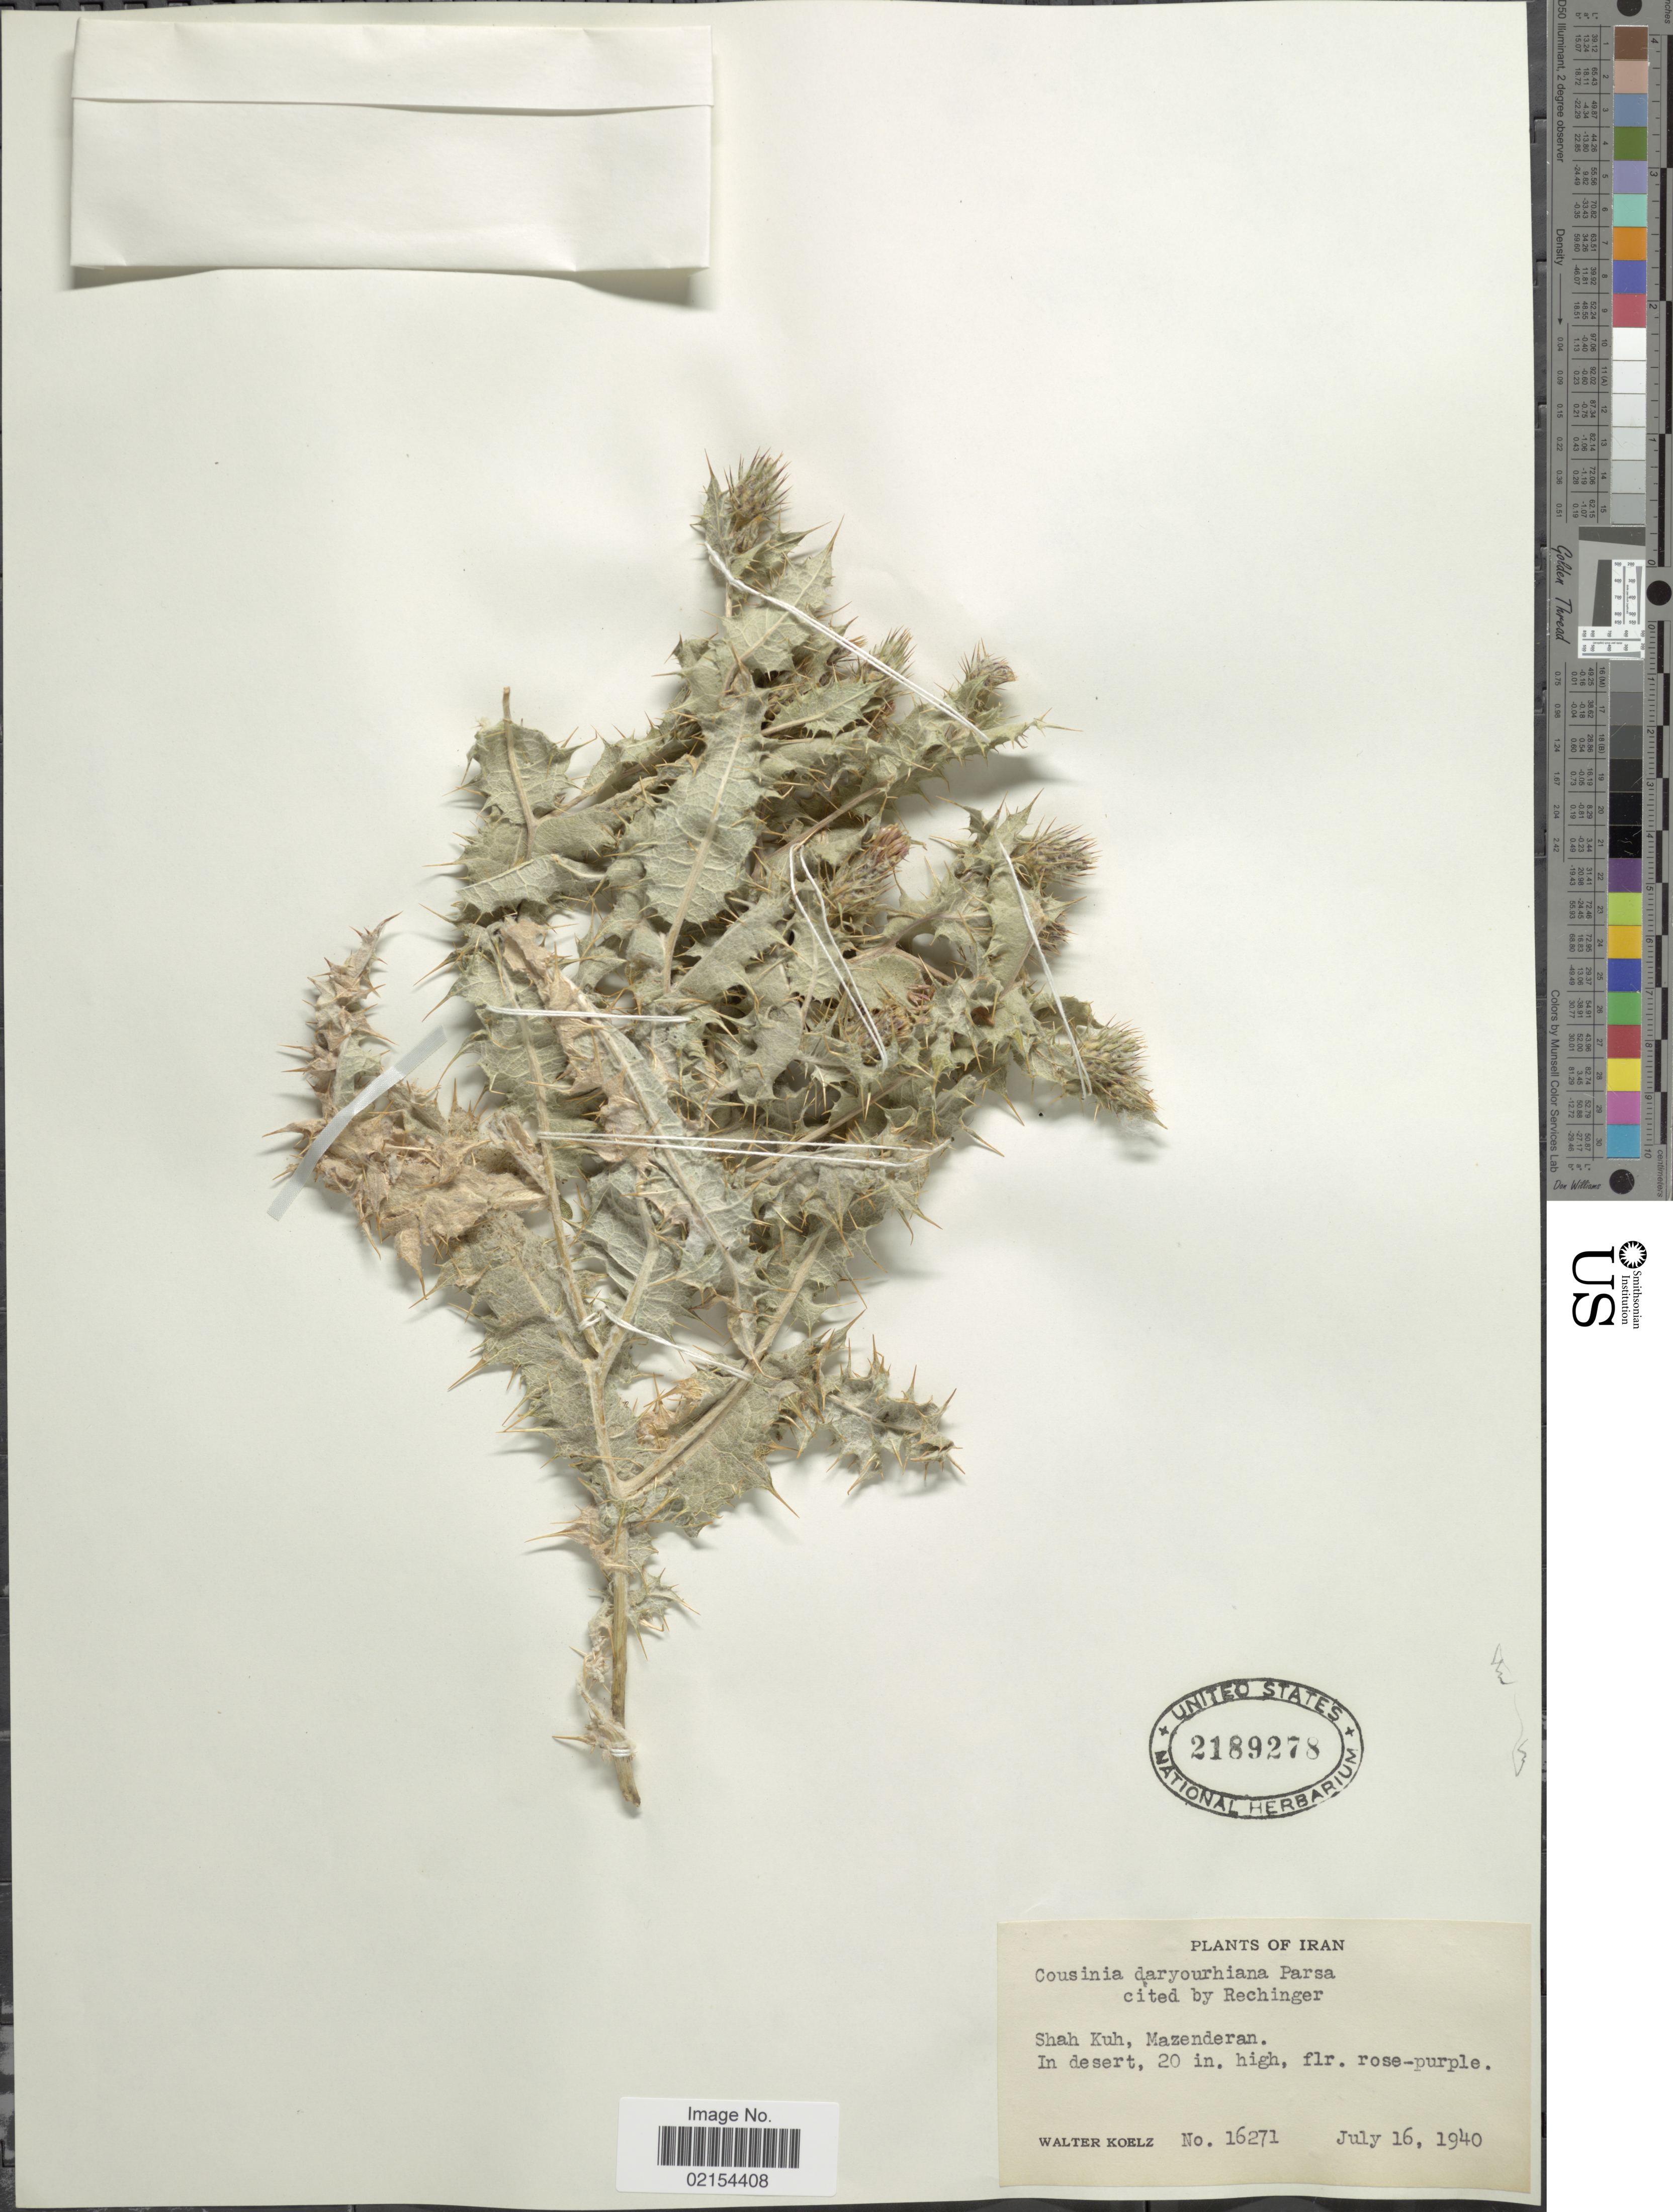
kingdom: Plantae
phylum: Tracheophyta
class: Magnoliopsida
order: Asterales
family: Asteraceae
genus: Cousinia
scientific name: Cousinia decipiens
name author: Boiss. & Buhse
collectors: W. N. Koelz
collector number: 16271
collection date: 1940-07-16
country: Iran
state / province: Mazandaran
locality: Shah Kuh, Mazenderan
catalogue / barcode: US 2189278